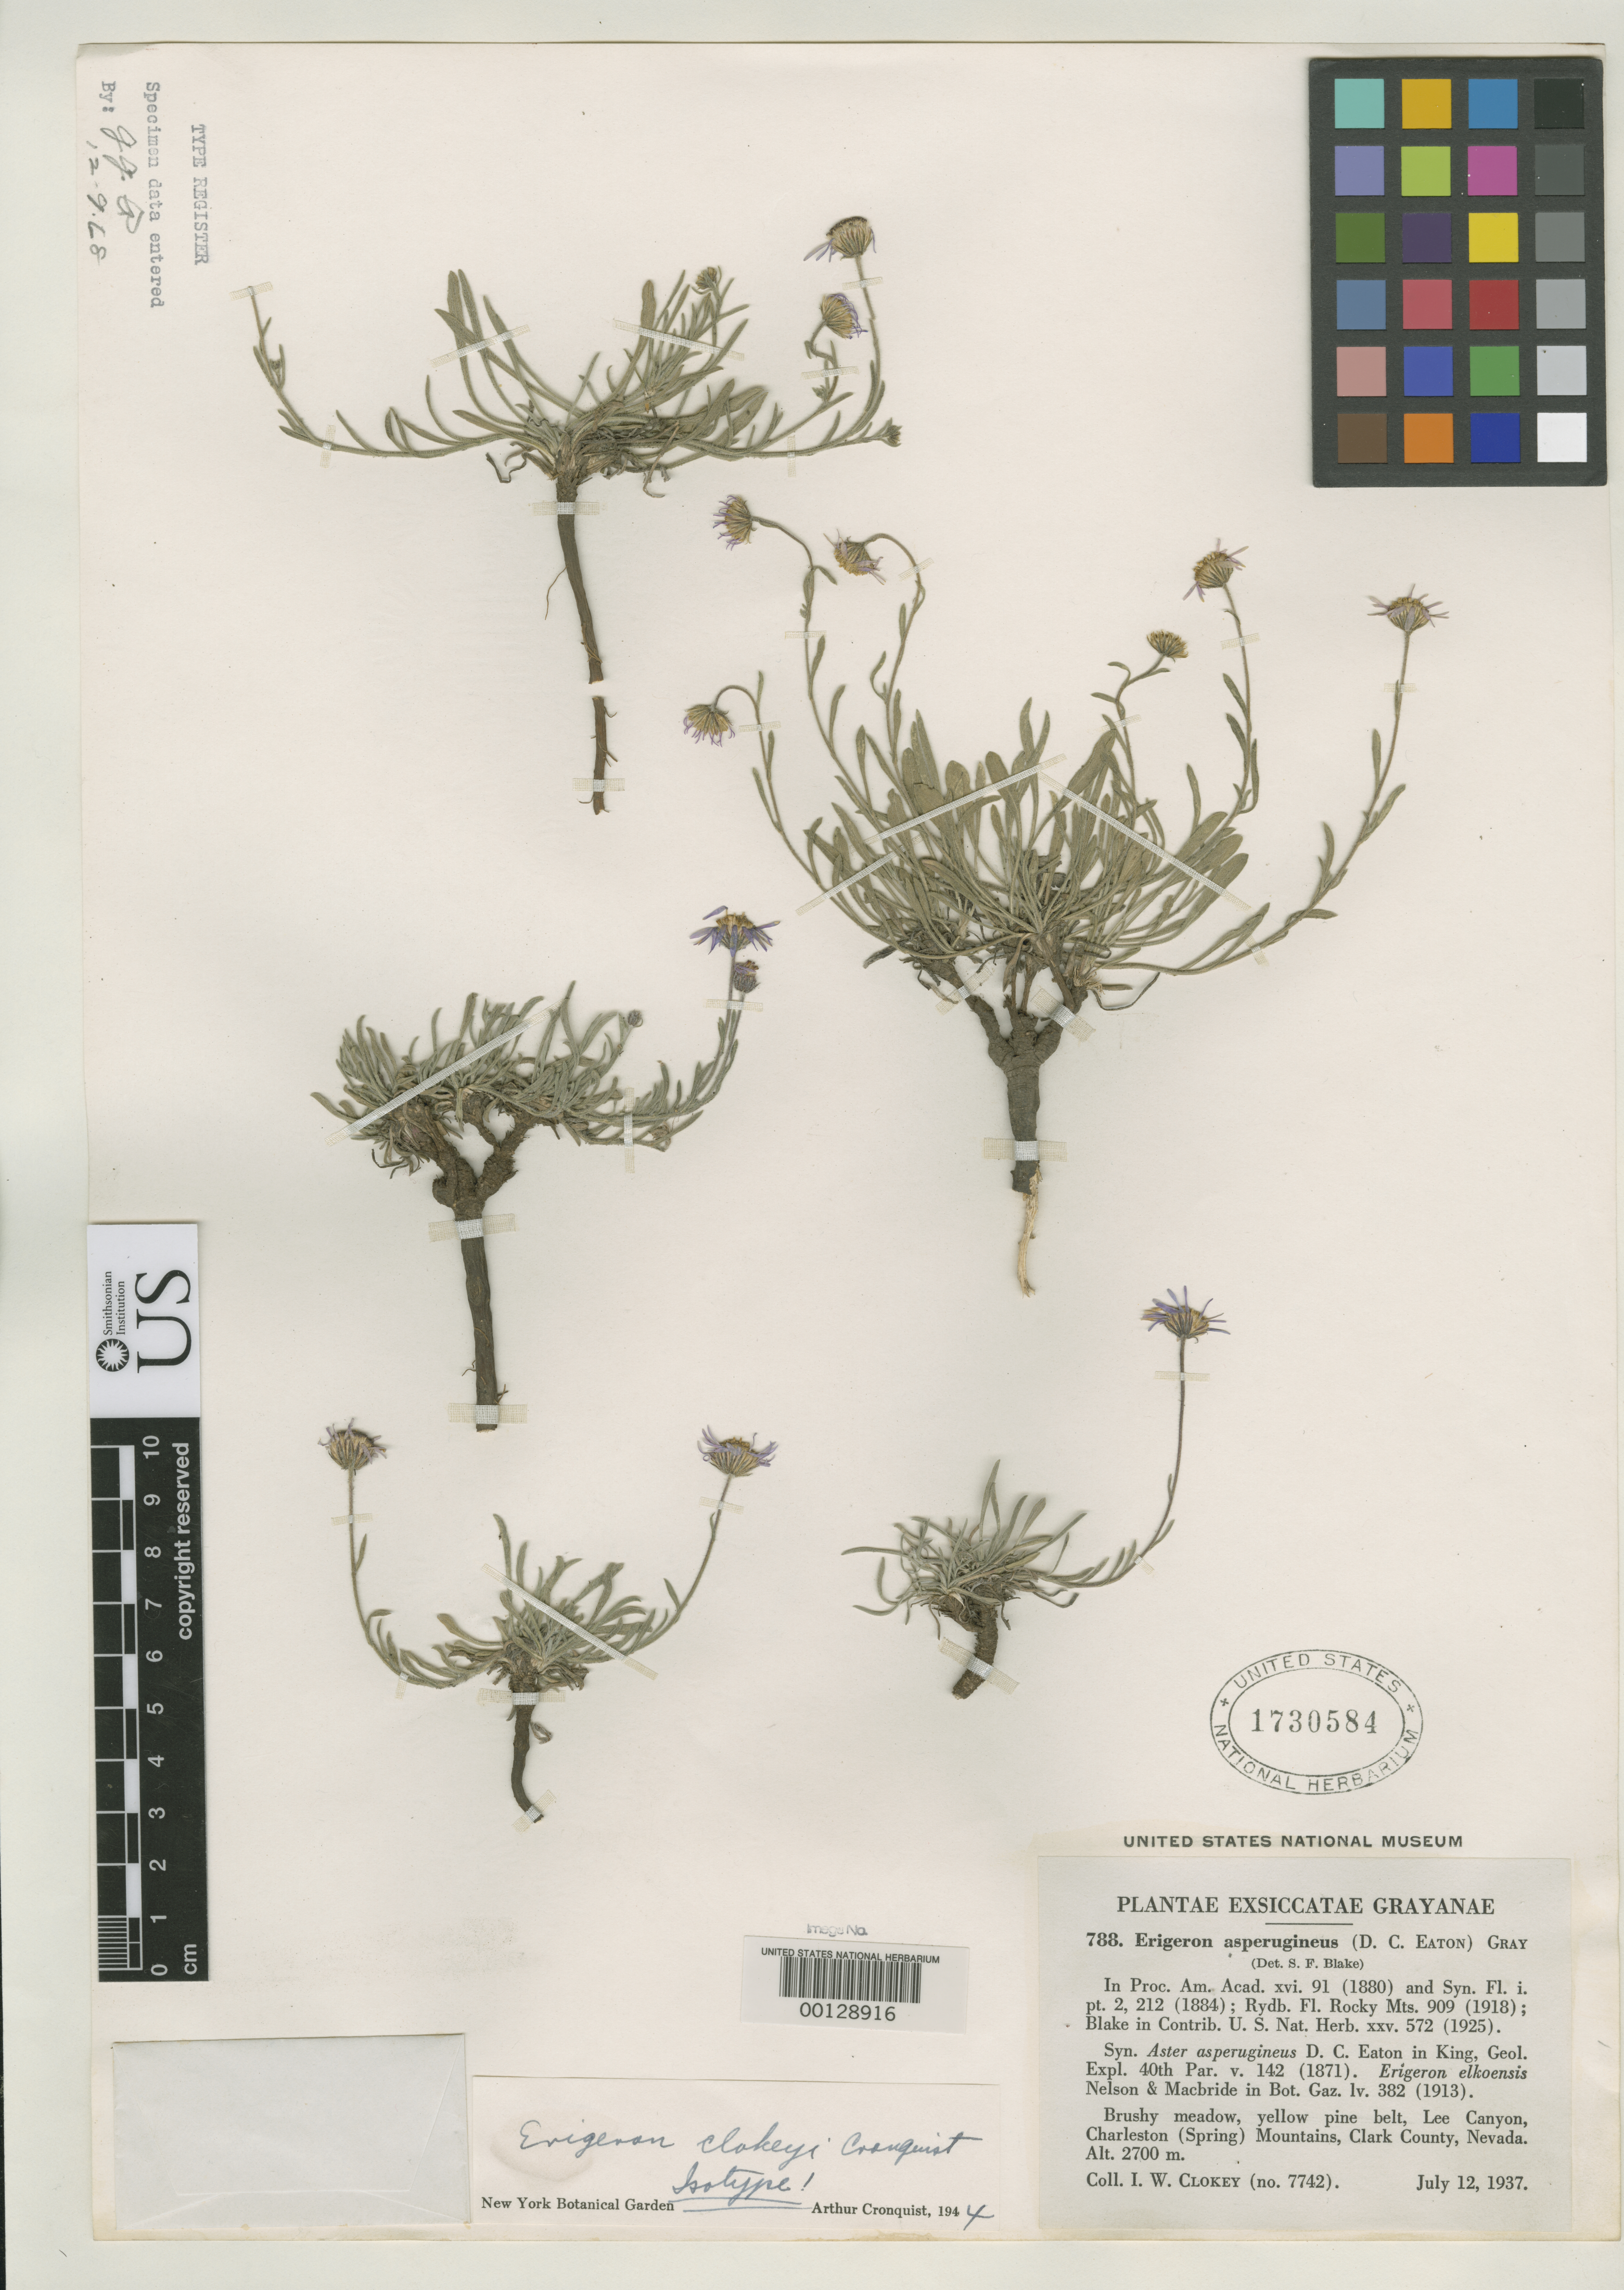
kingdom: Plantae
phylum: Tracheophyta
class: Magnoliopsida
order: Asterales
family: Asteraceae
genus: Erigeron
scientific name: Erigeron clokeyi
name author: Cronq.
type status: Isotype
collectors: I. W. Clokey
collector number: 7742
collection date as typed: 12 Jul 1937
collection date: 1937-07-12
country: United States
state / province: Nevada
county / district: Clark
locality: Charleston Mts.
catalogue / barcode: US 1730584